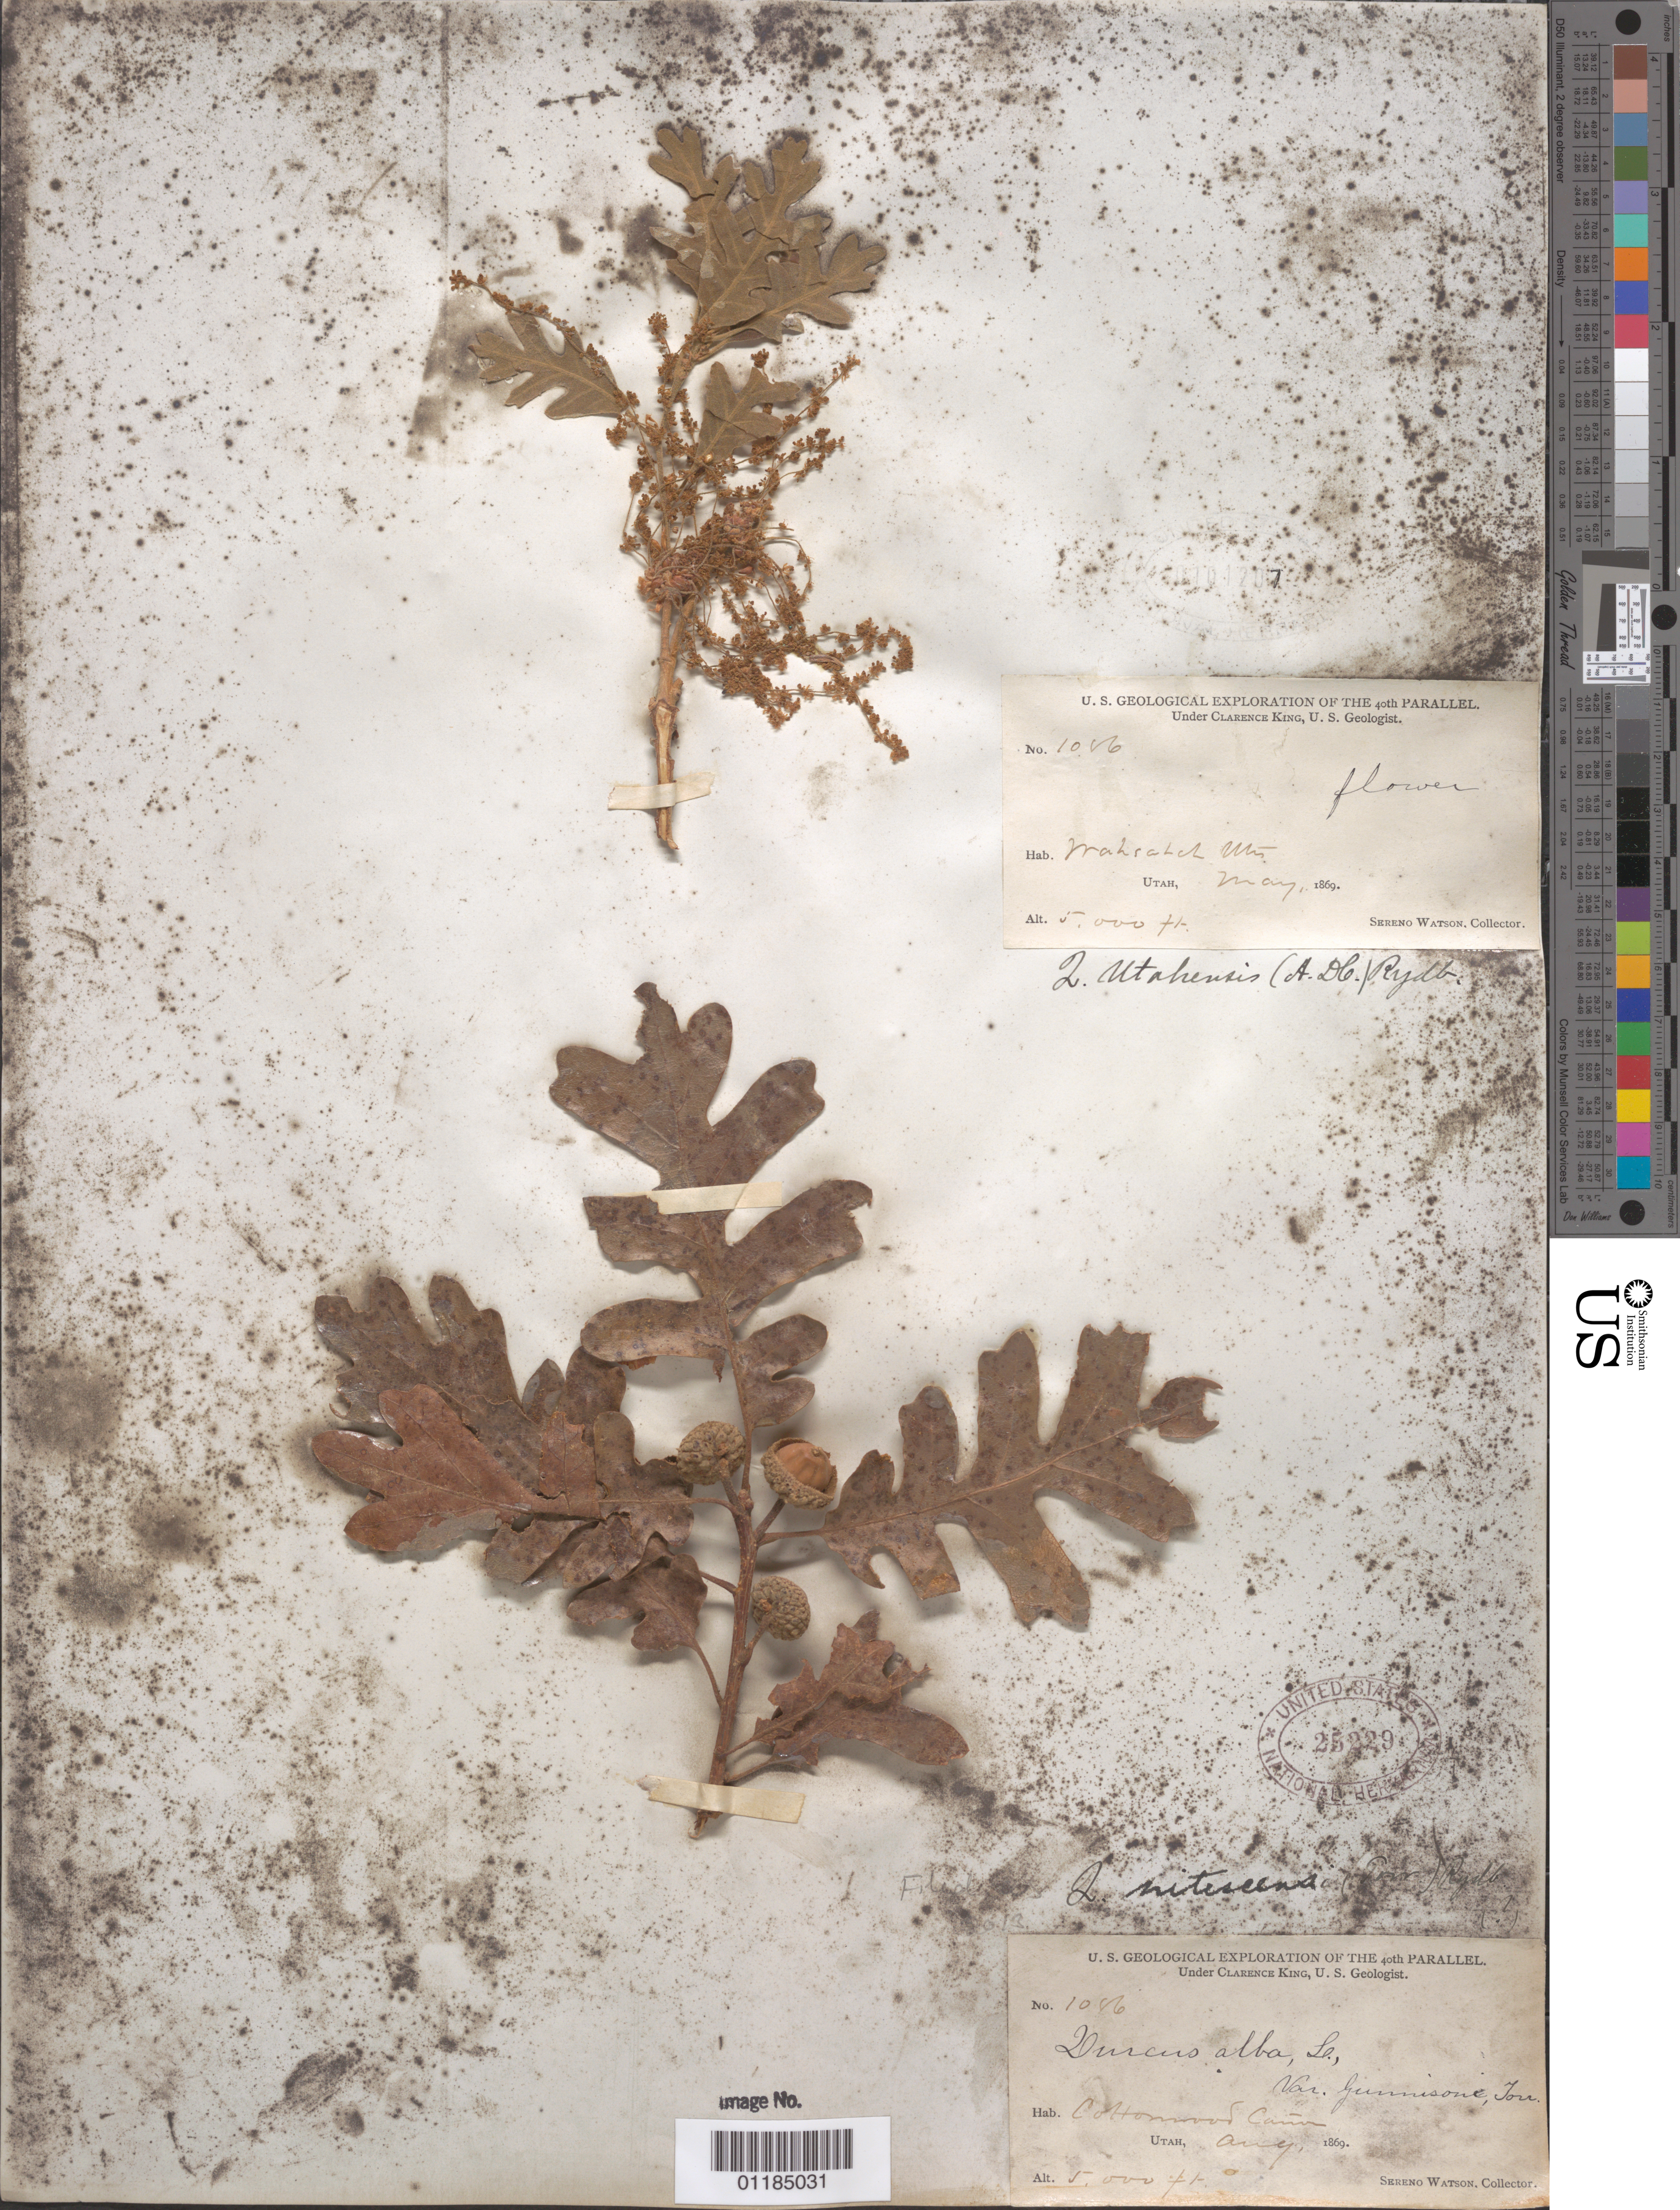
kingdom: Plantae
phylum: Tracheophyta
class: Magnoliopsida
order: Fagales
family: Fagaceae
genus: Quercus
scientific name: Quercus nitescens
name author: Rydb.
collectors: S. Watson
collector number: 1086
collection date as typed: Aug 1869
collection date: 1869-08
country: United States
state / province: Utah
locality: Cottonwood Canyon.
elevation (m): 1524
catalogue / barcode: US 25229